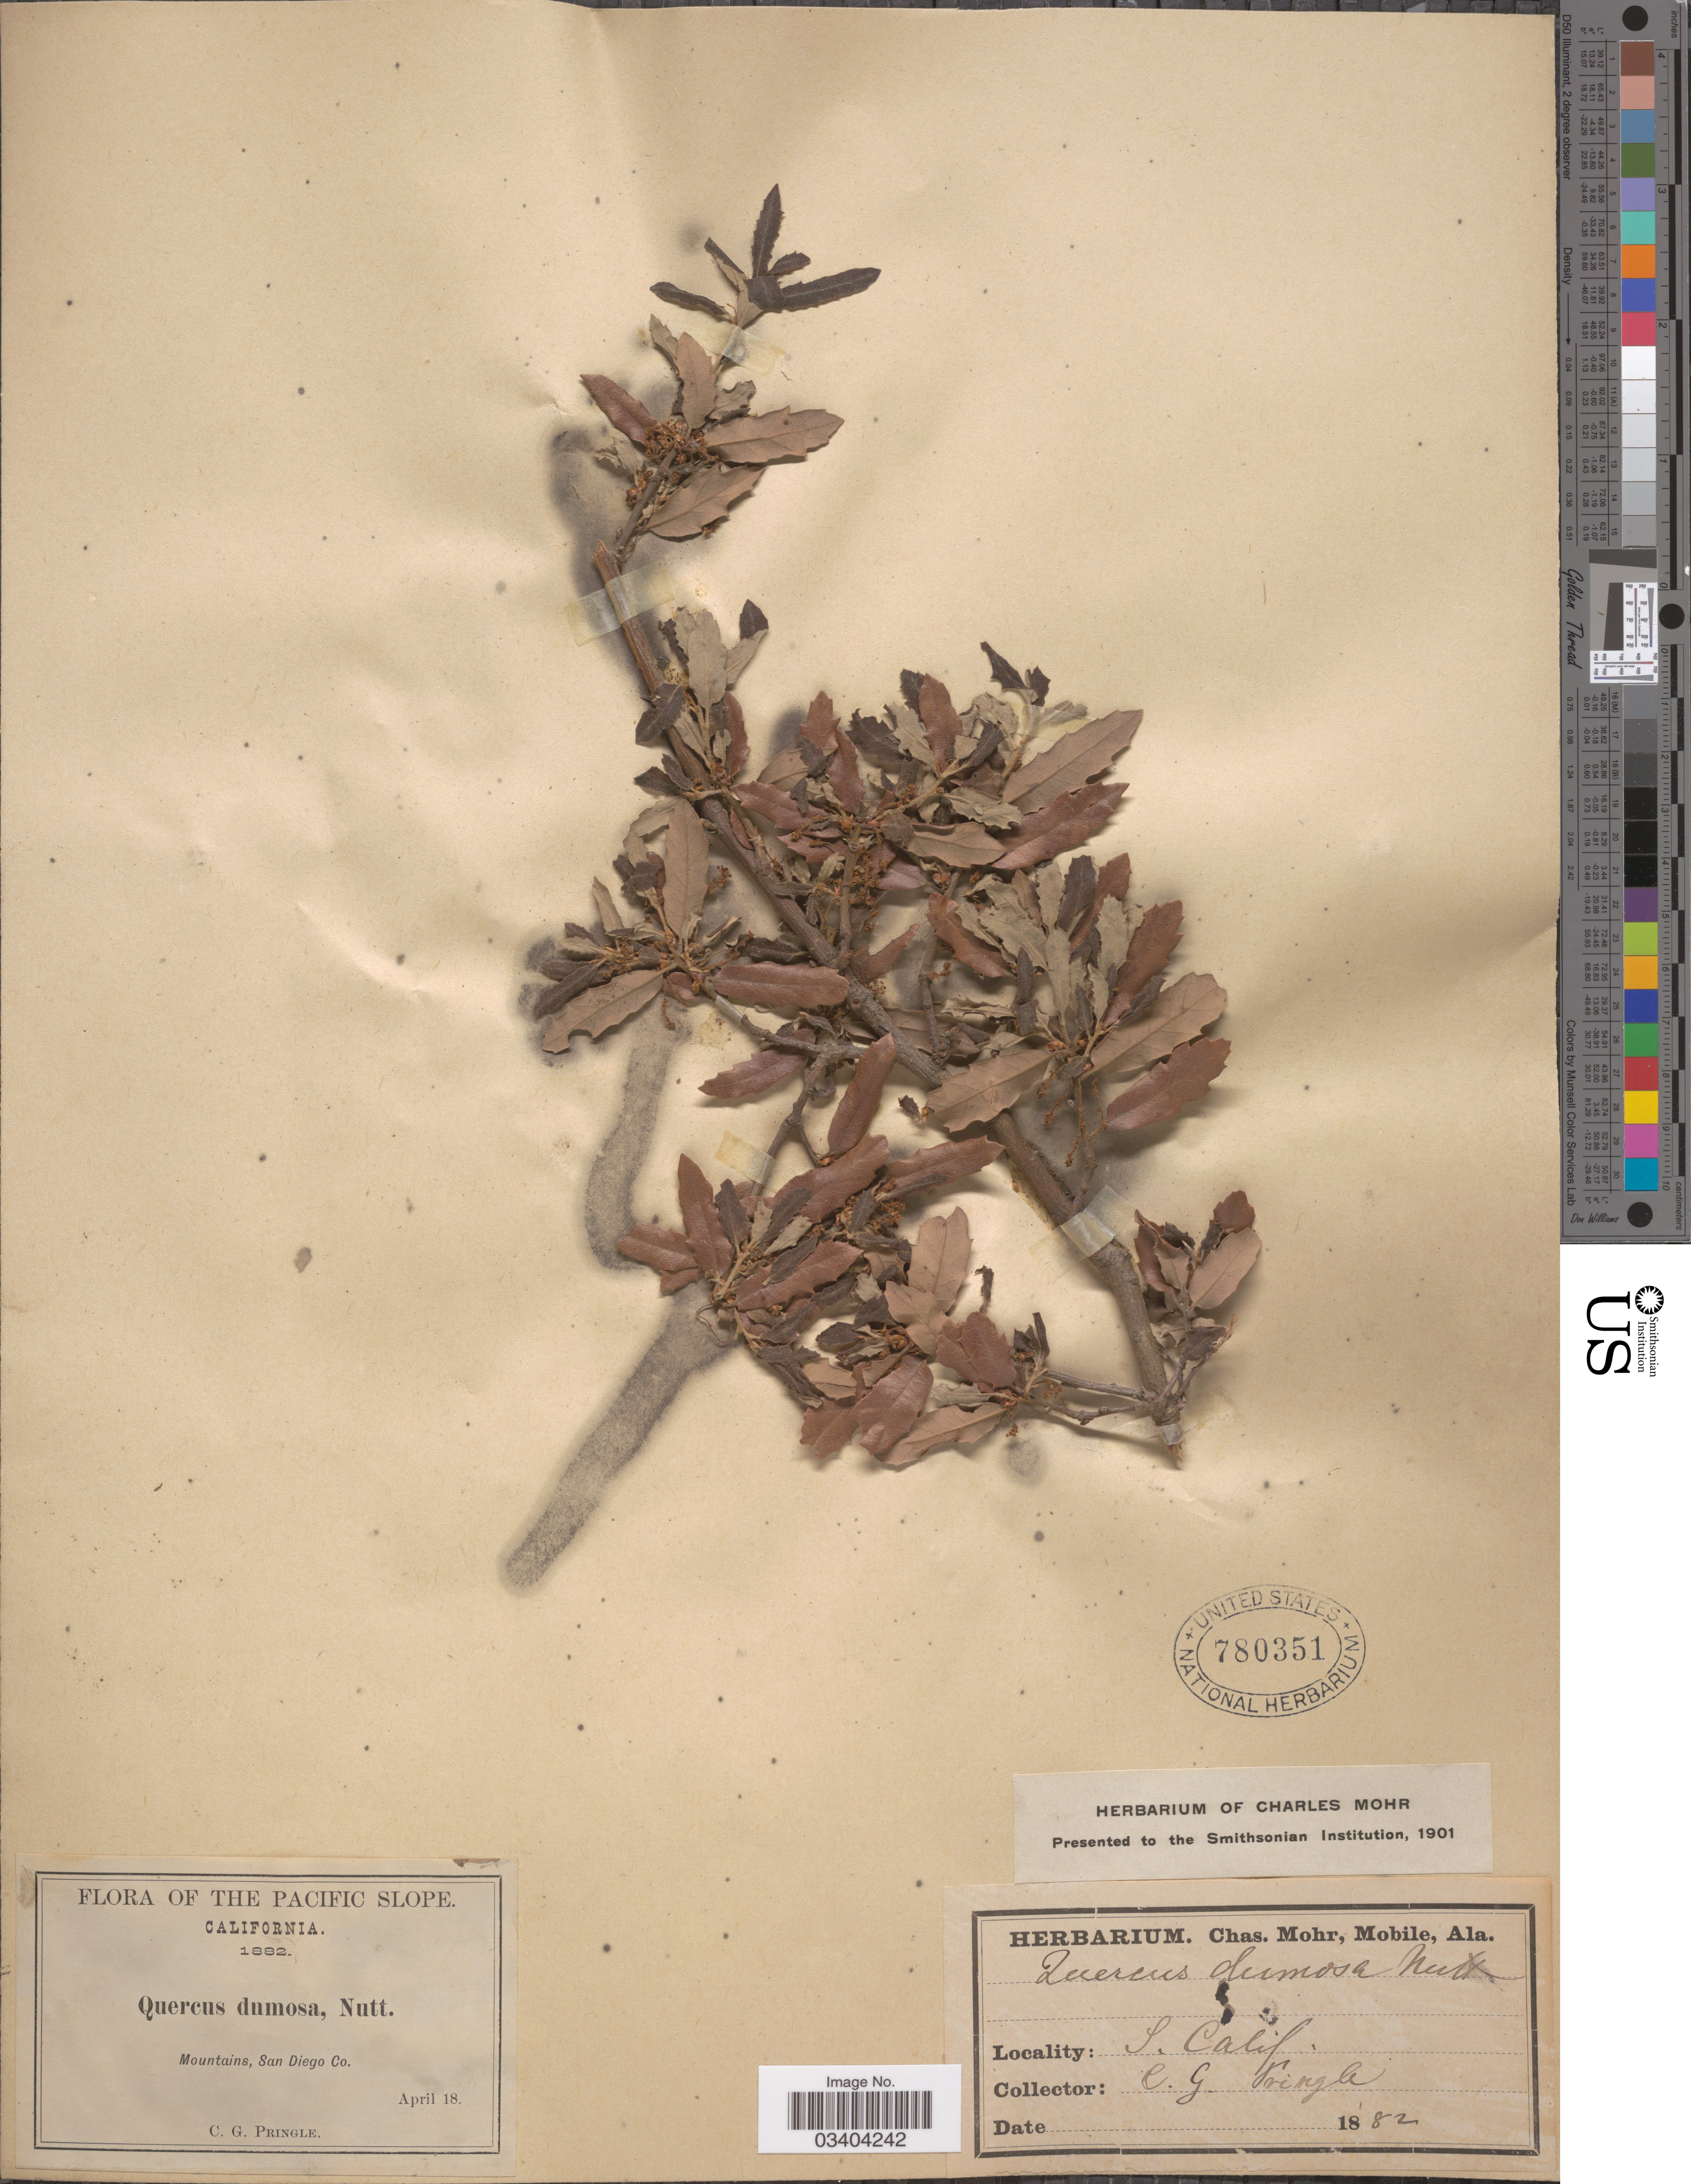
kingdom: Plantae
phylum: Tracheophyta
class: Magnoliopsida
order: Fagales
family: Fagaceae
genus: Quercus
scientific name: Quercus dumosa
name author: Nutt.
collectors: C. G. Pringle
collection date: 1882-04-18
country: United States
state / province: California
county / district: San Diego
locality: Pacific Slope. Mountains, San Diego Co. S. Calif.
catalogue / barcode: US 780351